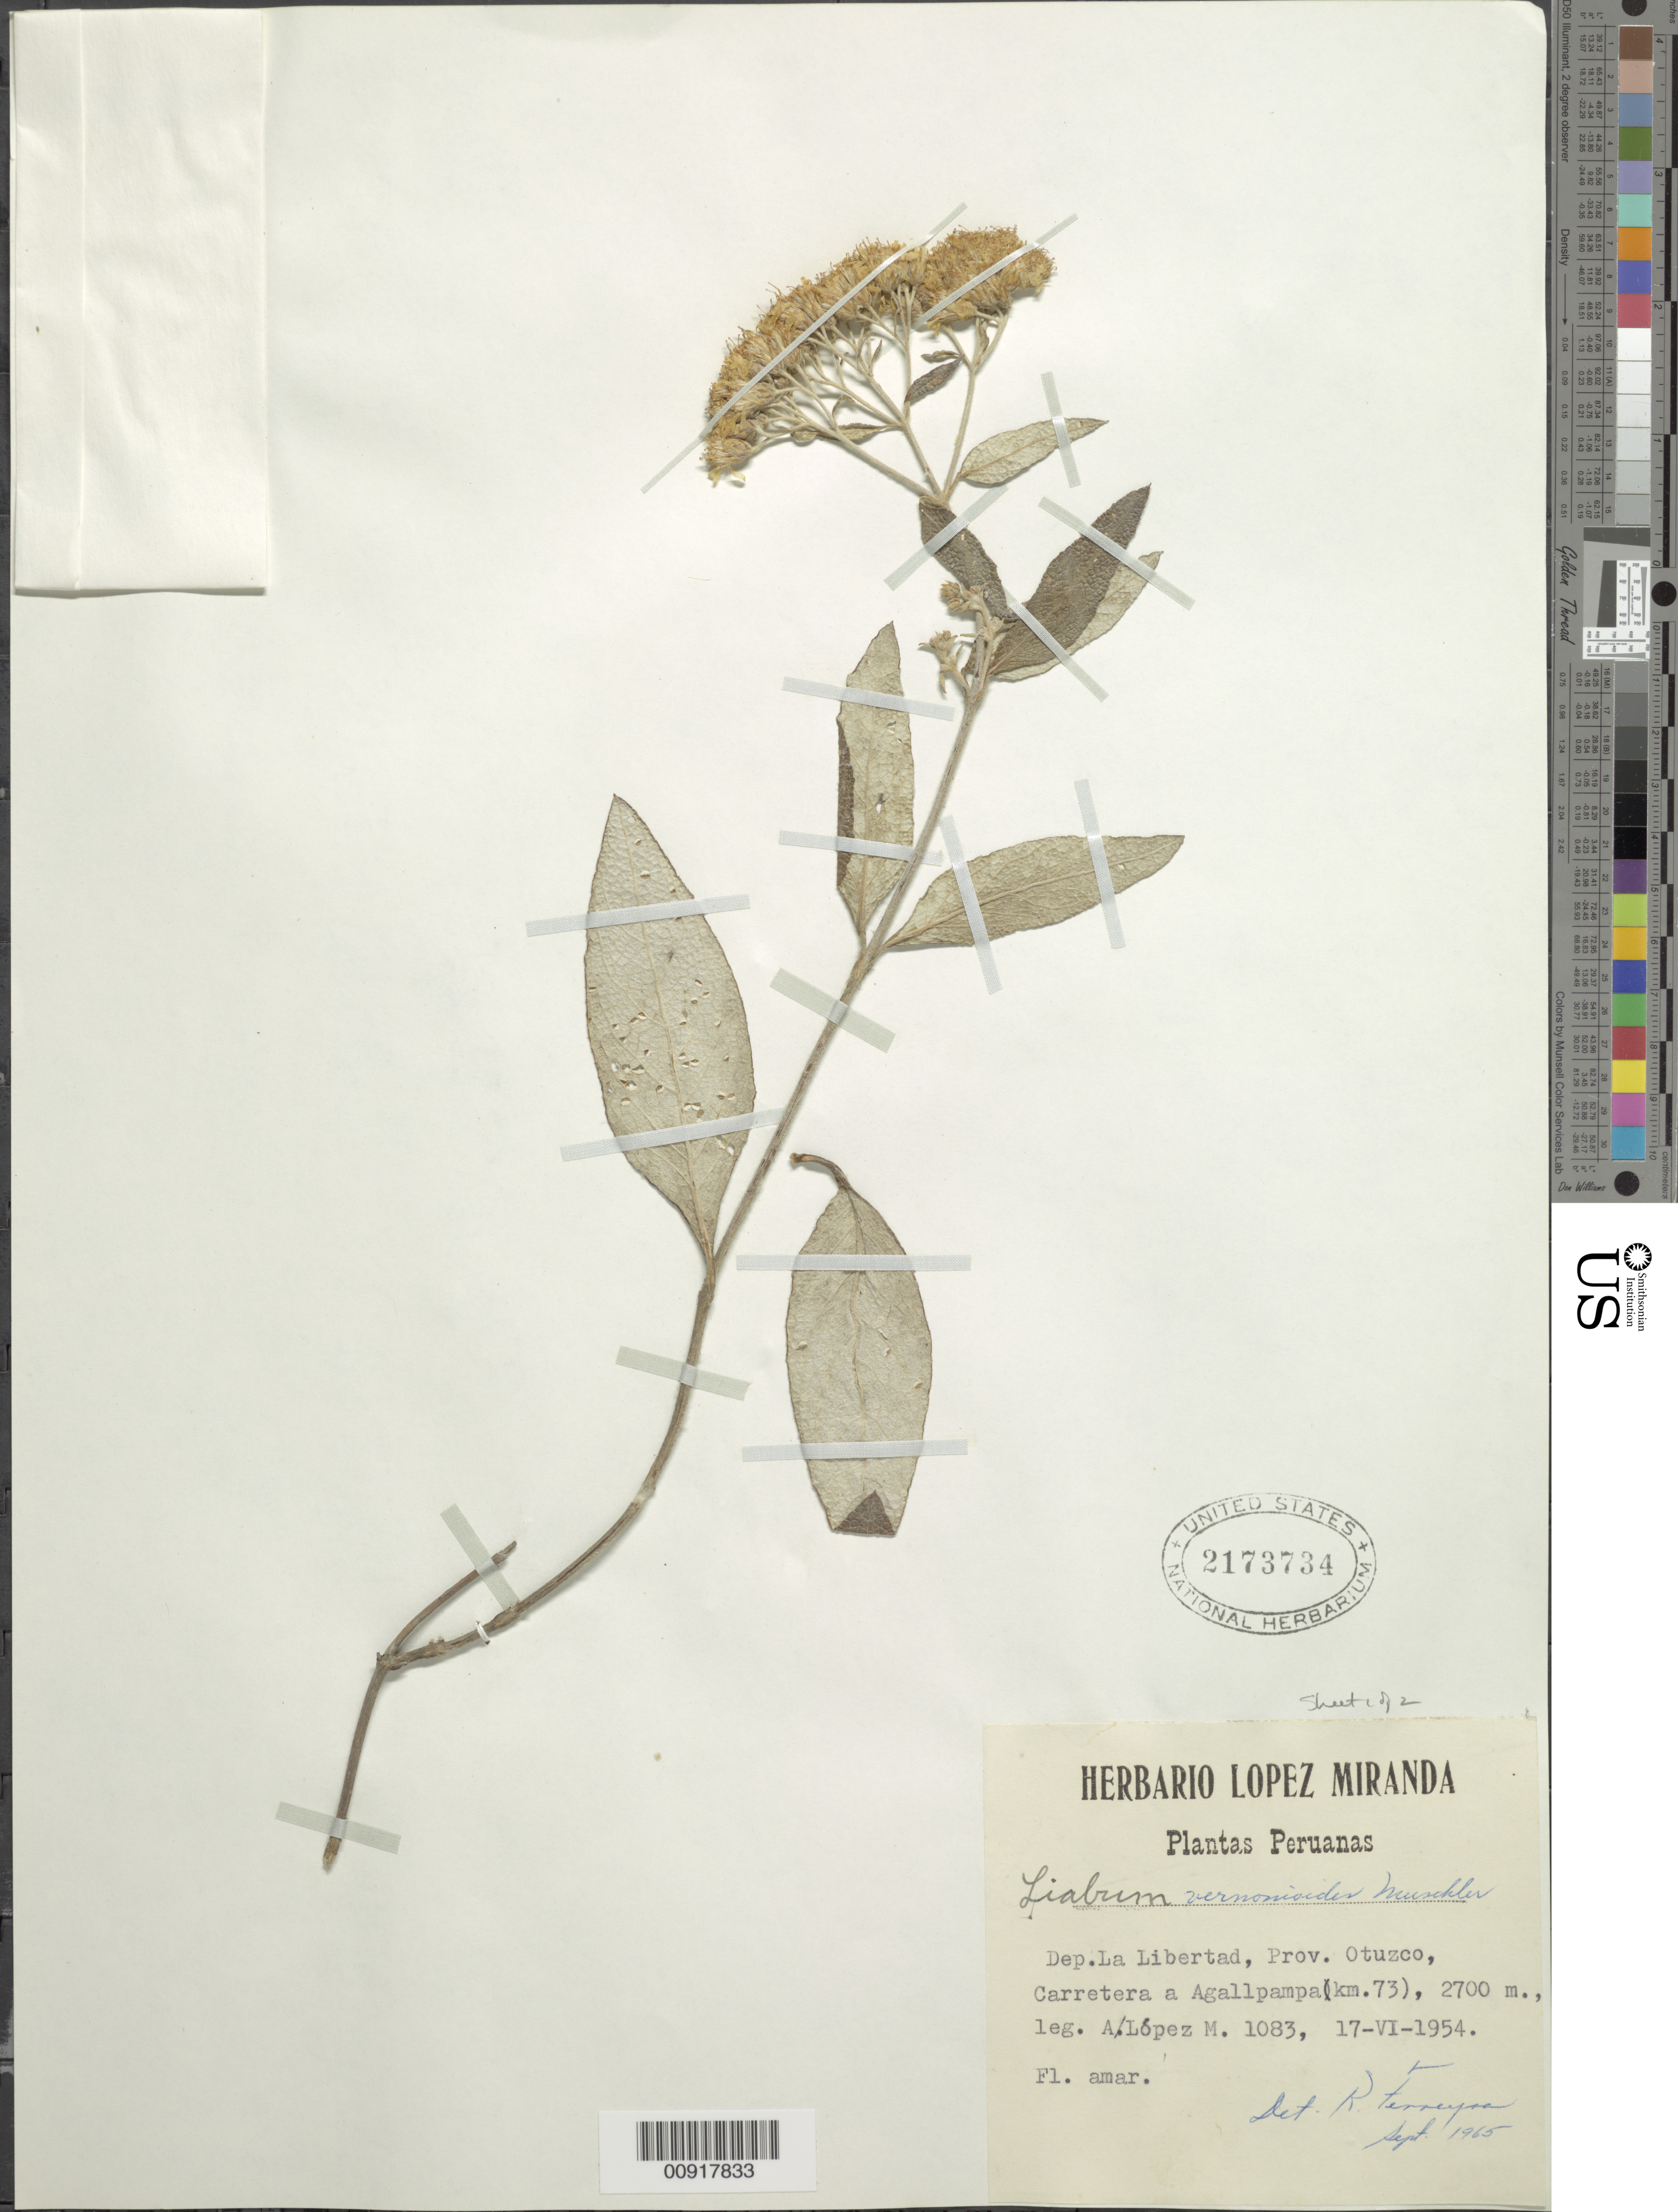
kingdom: Plantae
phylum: Tracheophyta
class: Magnoliopsida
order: Asterales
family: Asteraceae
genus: Ferreyranthus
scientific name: Ferreyranthus vernonioides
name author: (Muschl.) H. Rob. & Brettell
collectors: M. Lopez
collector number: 1083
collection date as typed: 17 June 1954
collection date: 1954-06-17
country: Peru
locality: Prov. Otuzco, Dpto. La Libertad, carretera a Agallpampa, km 73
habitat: Quebrada pequeña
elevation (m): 2700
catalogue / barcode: US 2173734